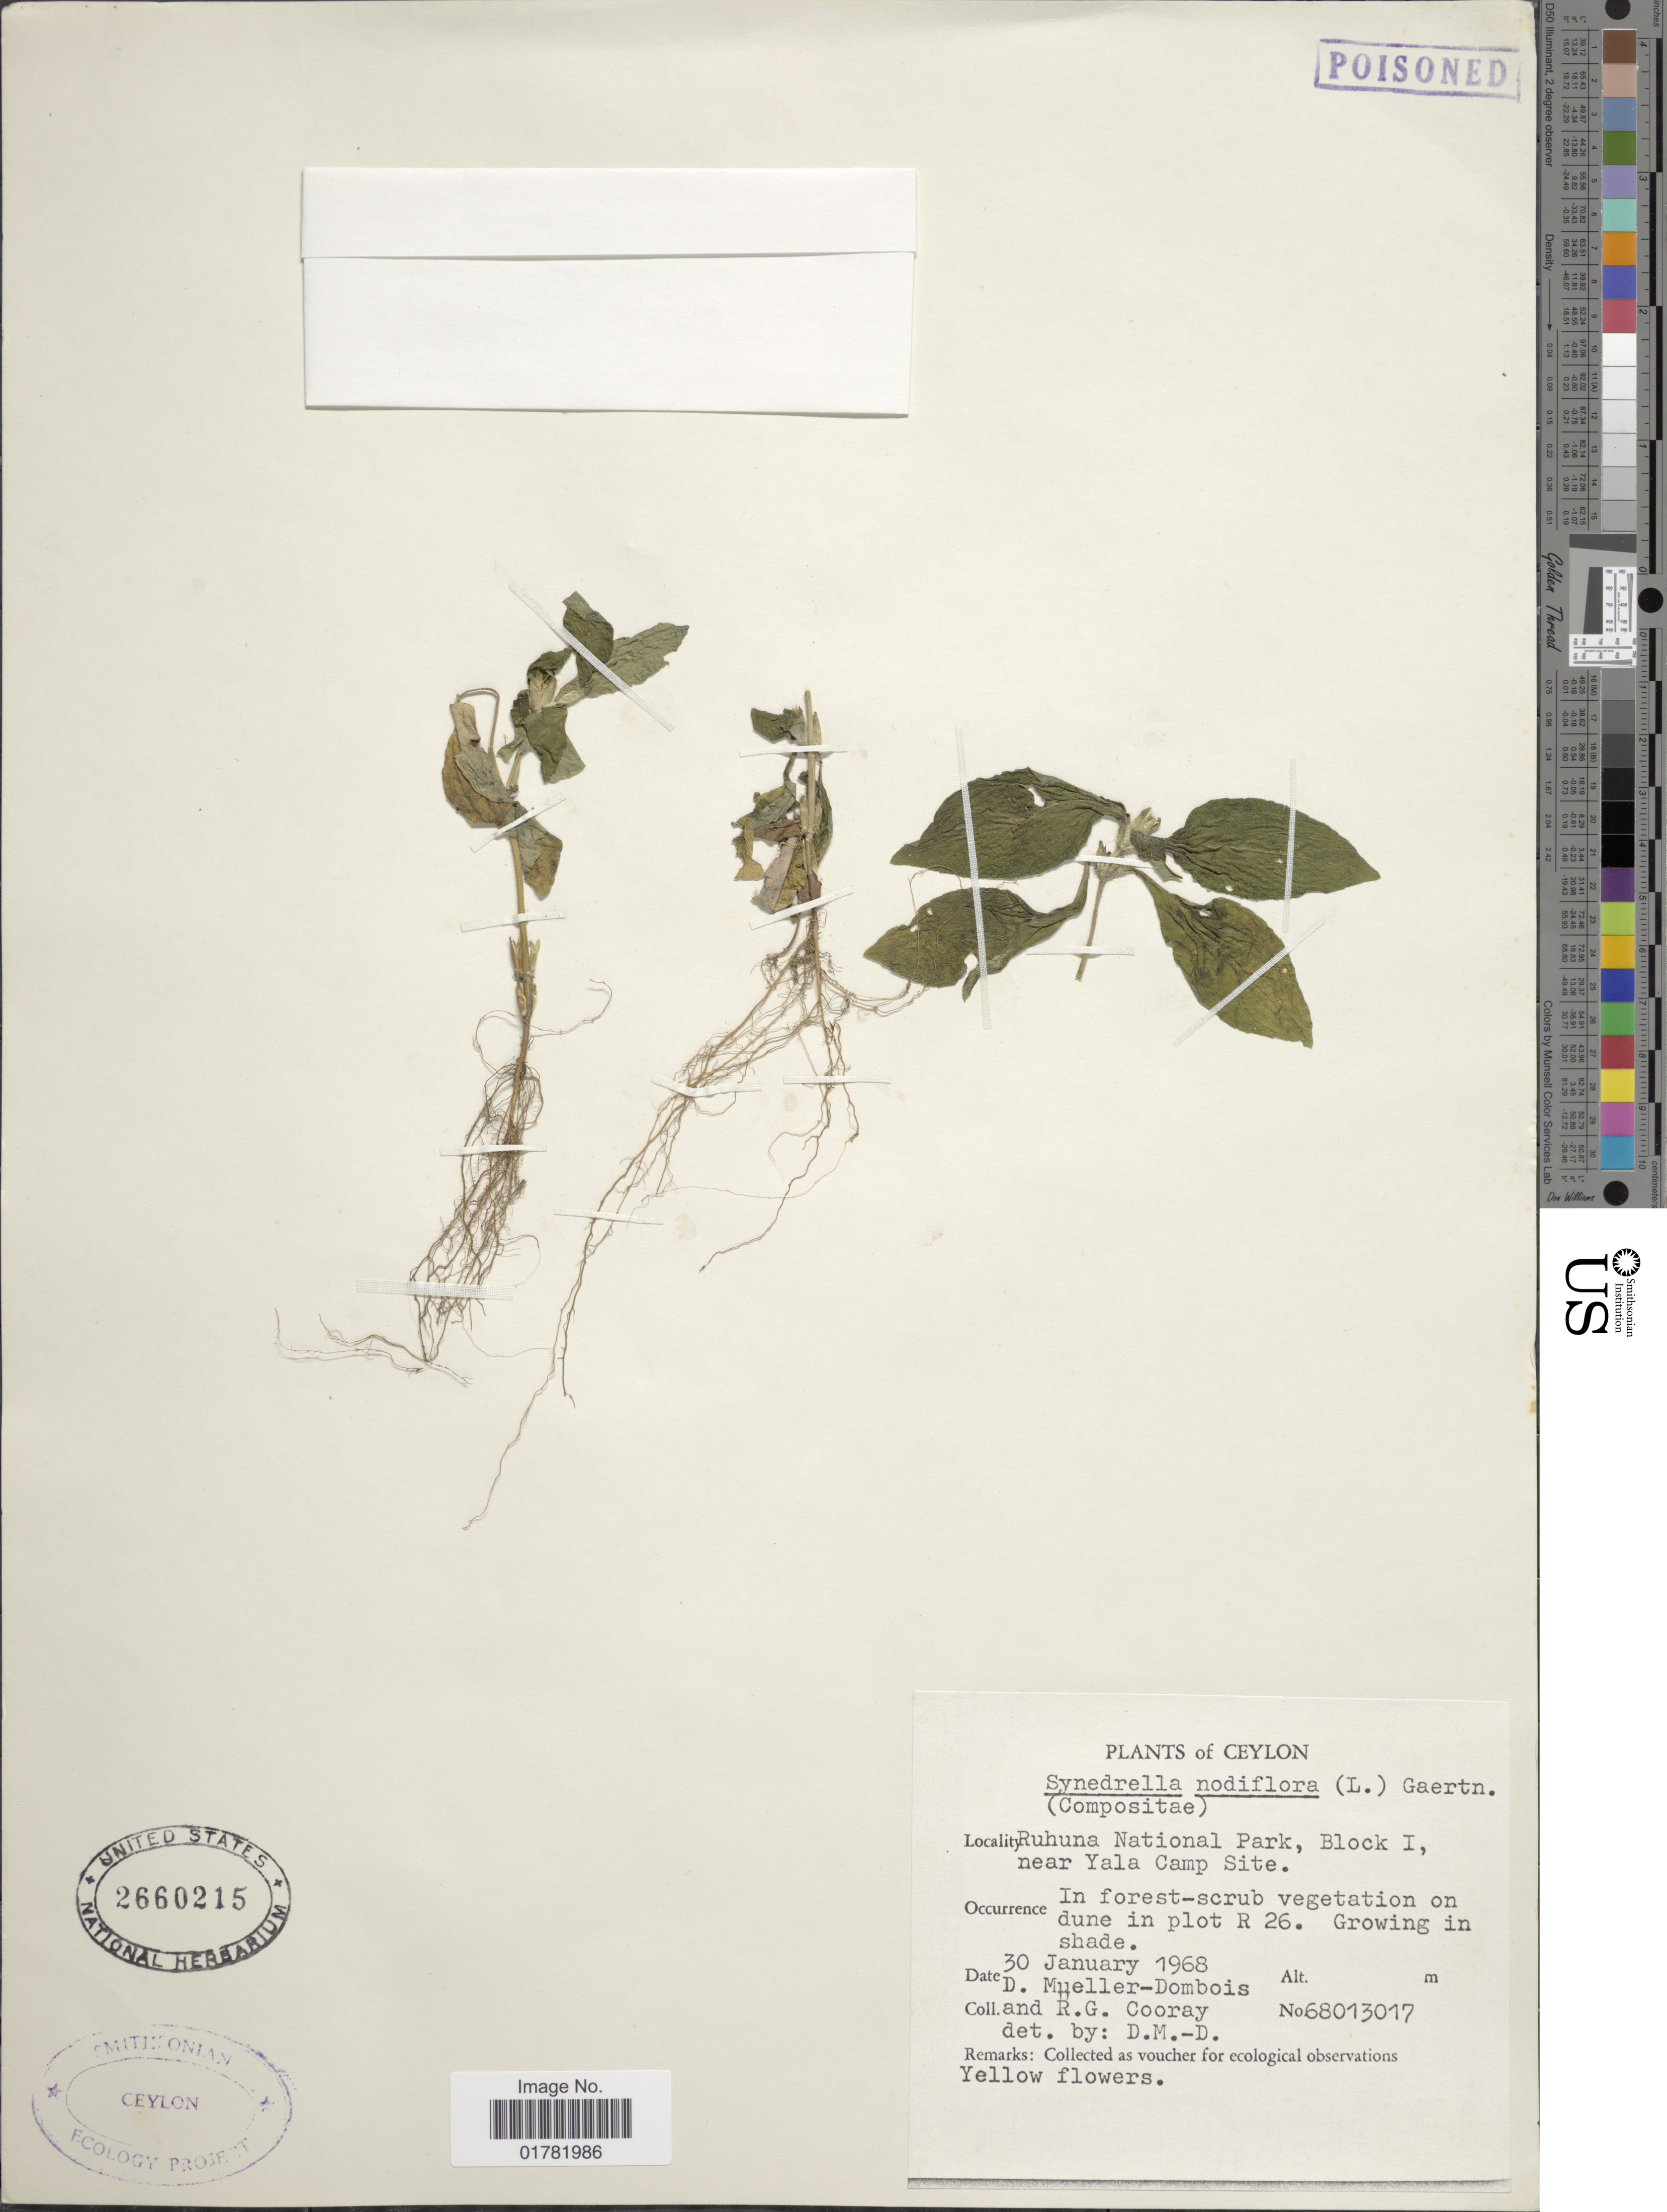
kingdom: Plantae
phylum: Tracheophyta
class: Magnoliopsida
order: Asterales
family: Asteraceae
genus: Synedrella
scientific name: Synedrella nodiflora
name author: (L.) Gaertn.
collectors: D. Mueller-Dombois & R. Cooray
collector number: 68013017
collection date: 1968-01-30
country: Sri Lanka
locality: Ceylon, Ruhuna National Park, Block I, near Yala Camp Site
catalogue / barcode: US 2660215